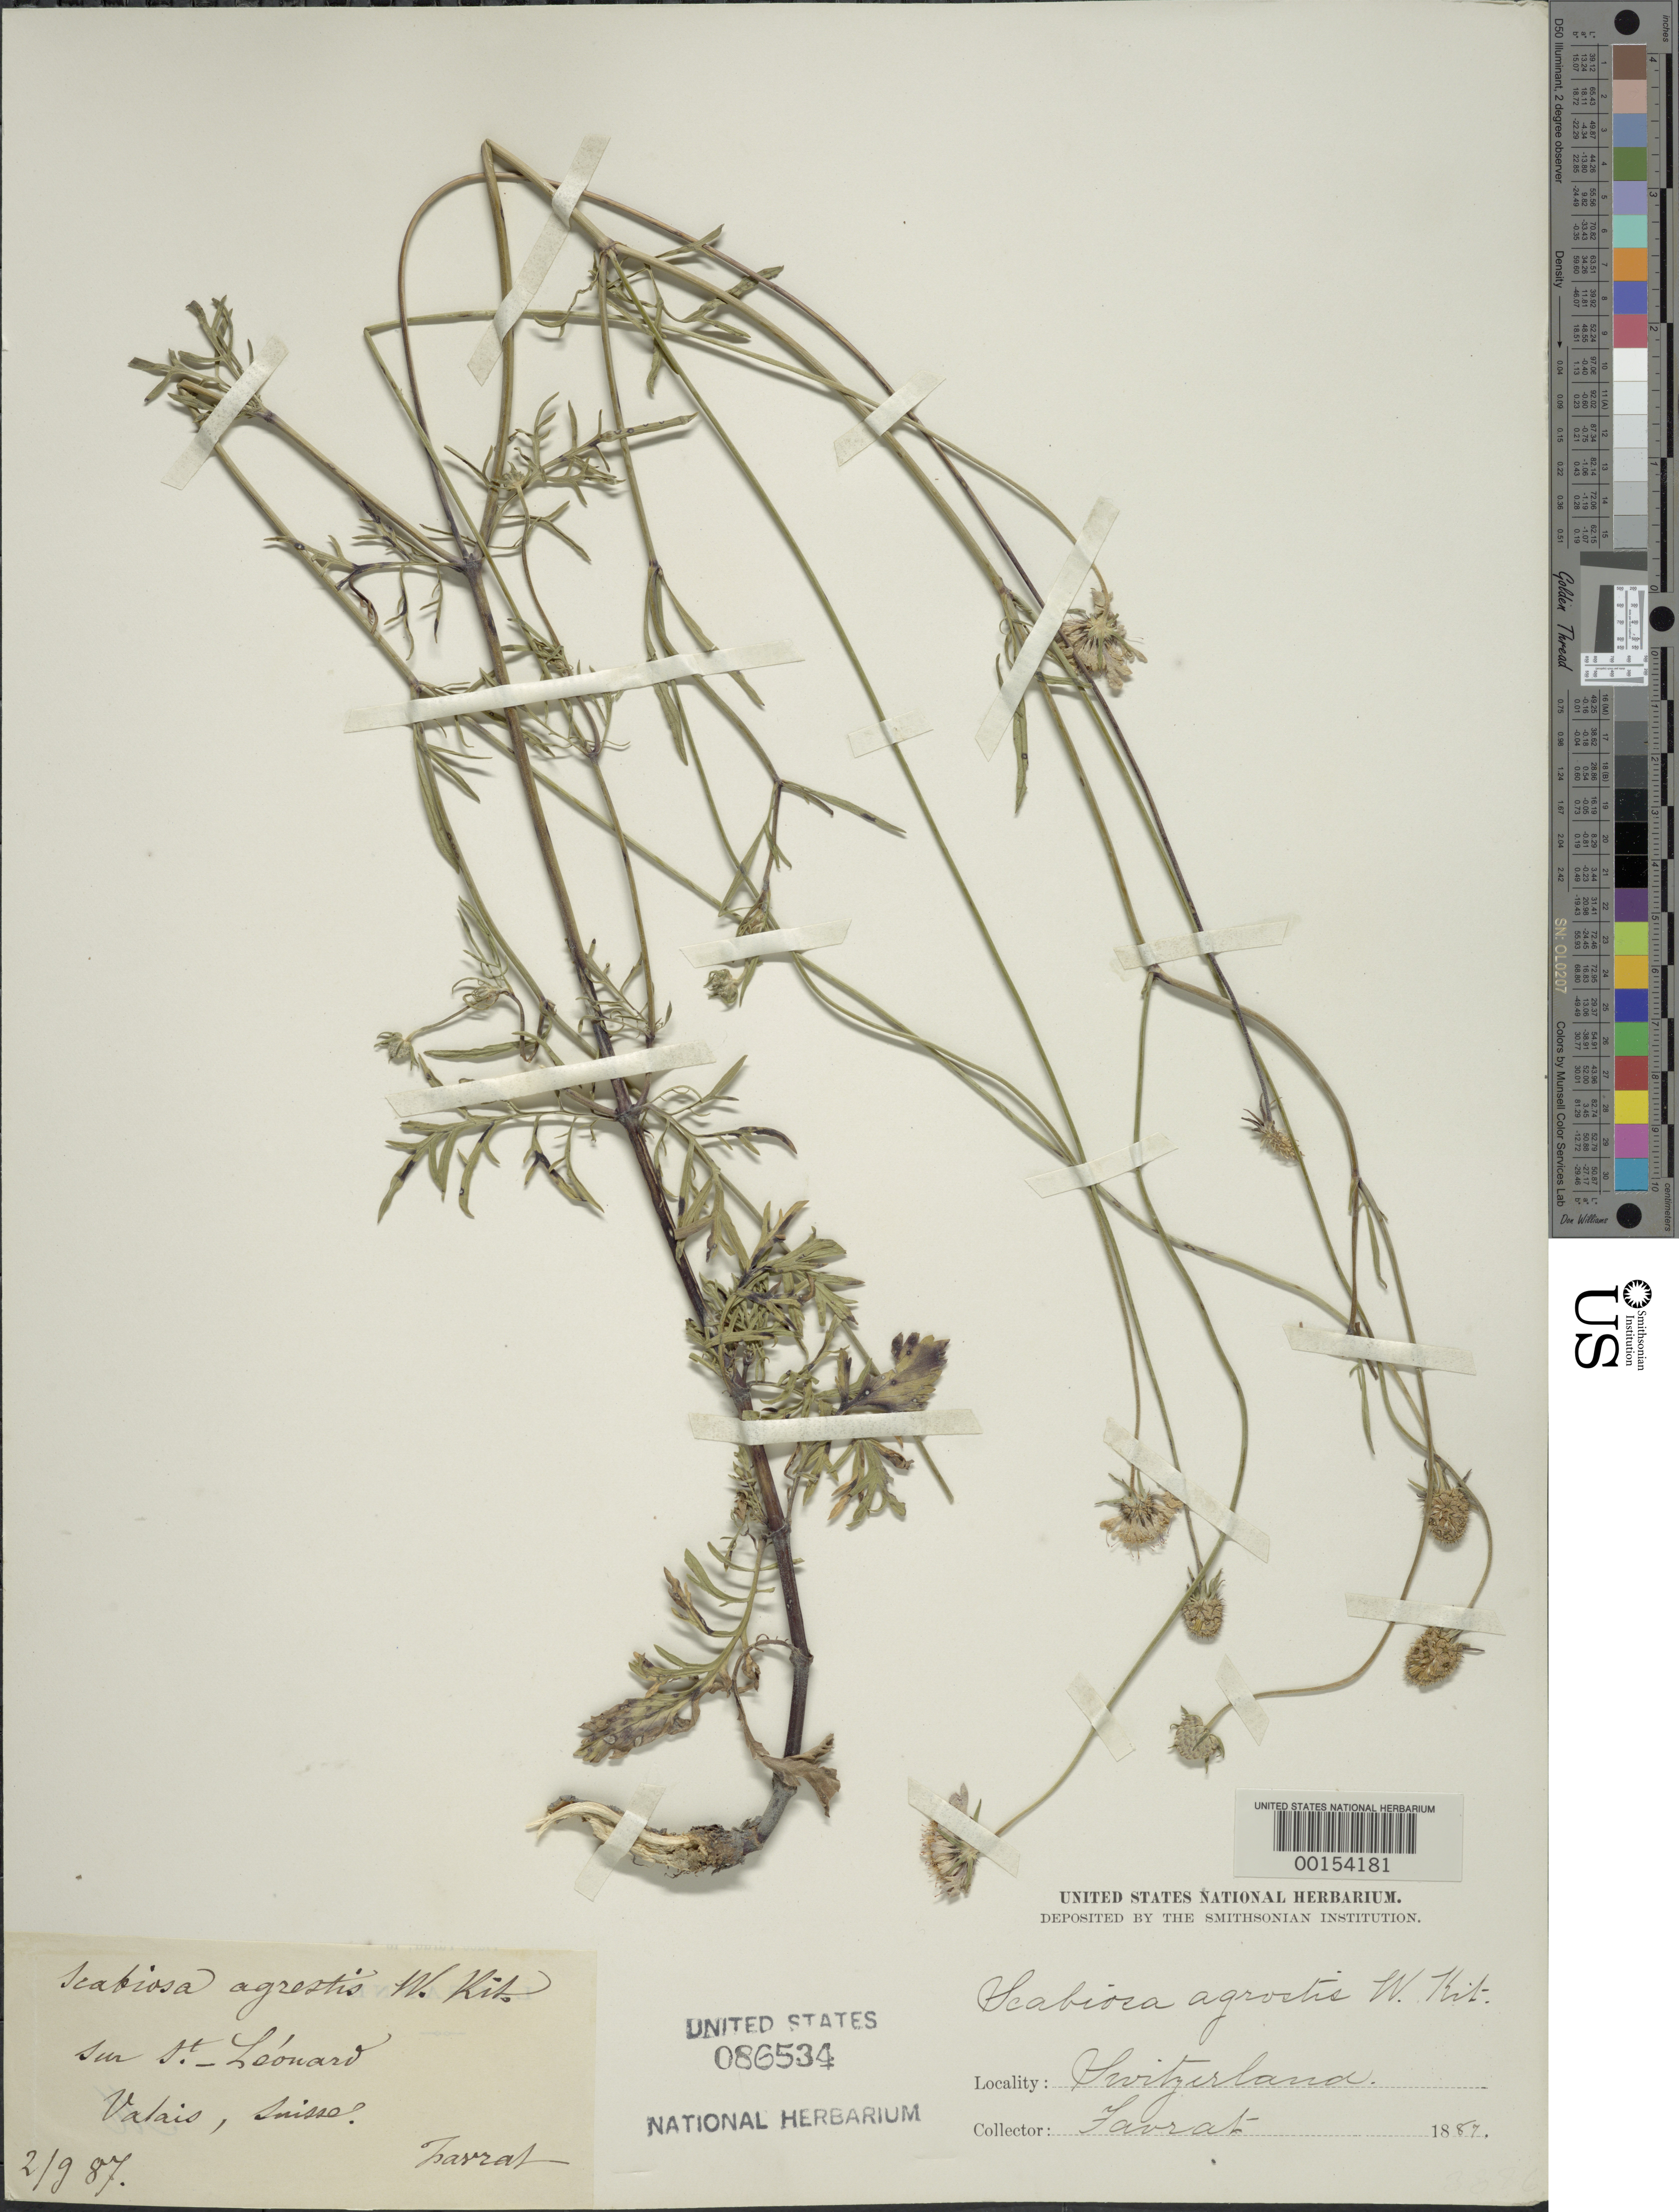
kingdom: Plantae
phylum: Tracheophyta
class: Magnoliopsida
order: Dipsacales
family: Caprifoliaceae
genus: Scabiosa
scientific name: Scabiosa agrestis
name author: Waldst. & Kit.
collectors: L. Favrat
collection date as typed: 02 Sep 1887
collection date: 1887-09-02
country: Switzerland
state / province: Valais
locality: Sur St. Thomas, Valais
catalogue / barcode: US 86534